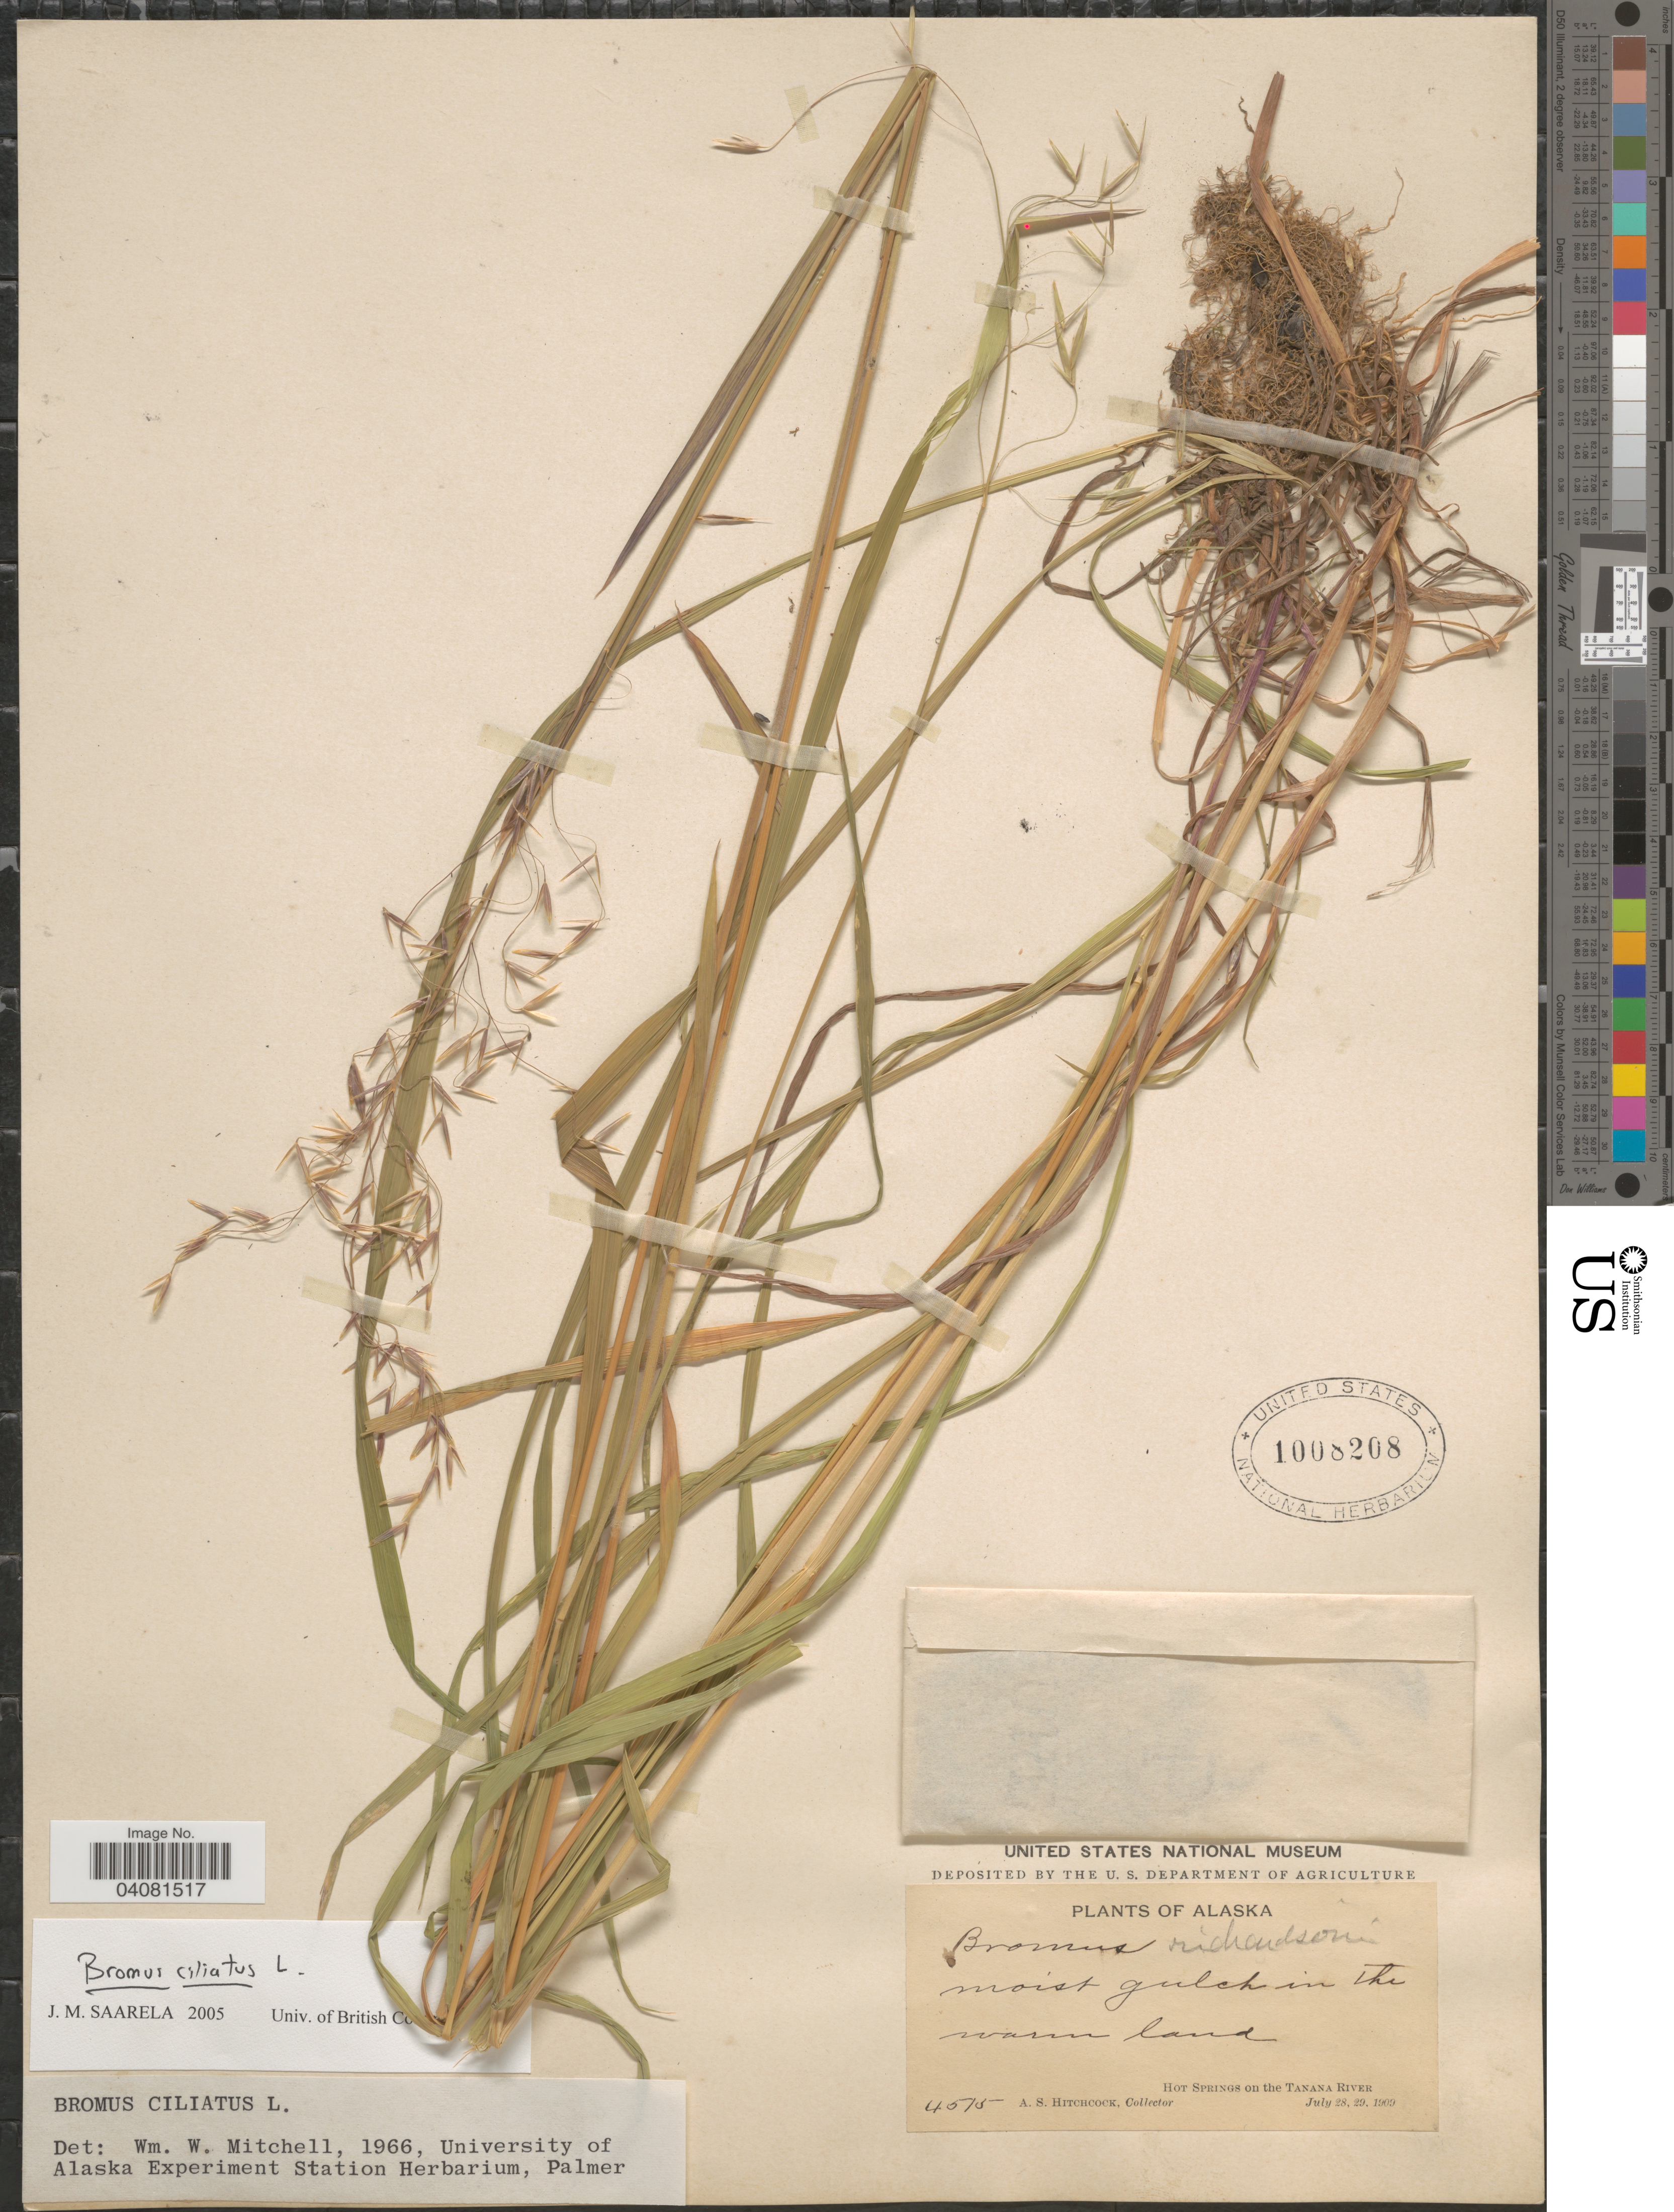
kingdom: Plantae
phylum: Tracheophyta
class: Liliopsida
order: Poales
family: Poaceae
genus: Bromus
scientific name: Bromus ciliatus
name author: L.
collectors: A. S. Hitchcock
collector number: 4515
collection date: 1909-07-28/1909-07-29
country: United States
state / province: Alaska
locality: Moist gulch in the warm land. Hot Springs on the Tanana River.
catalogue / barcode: US 1008208